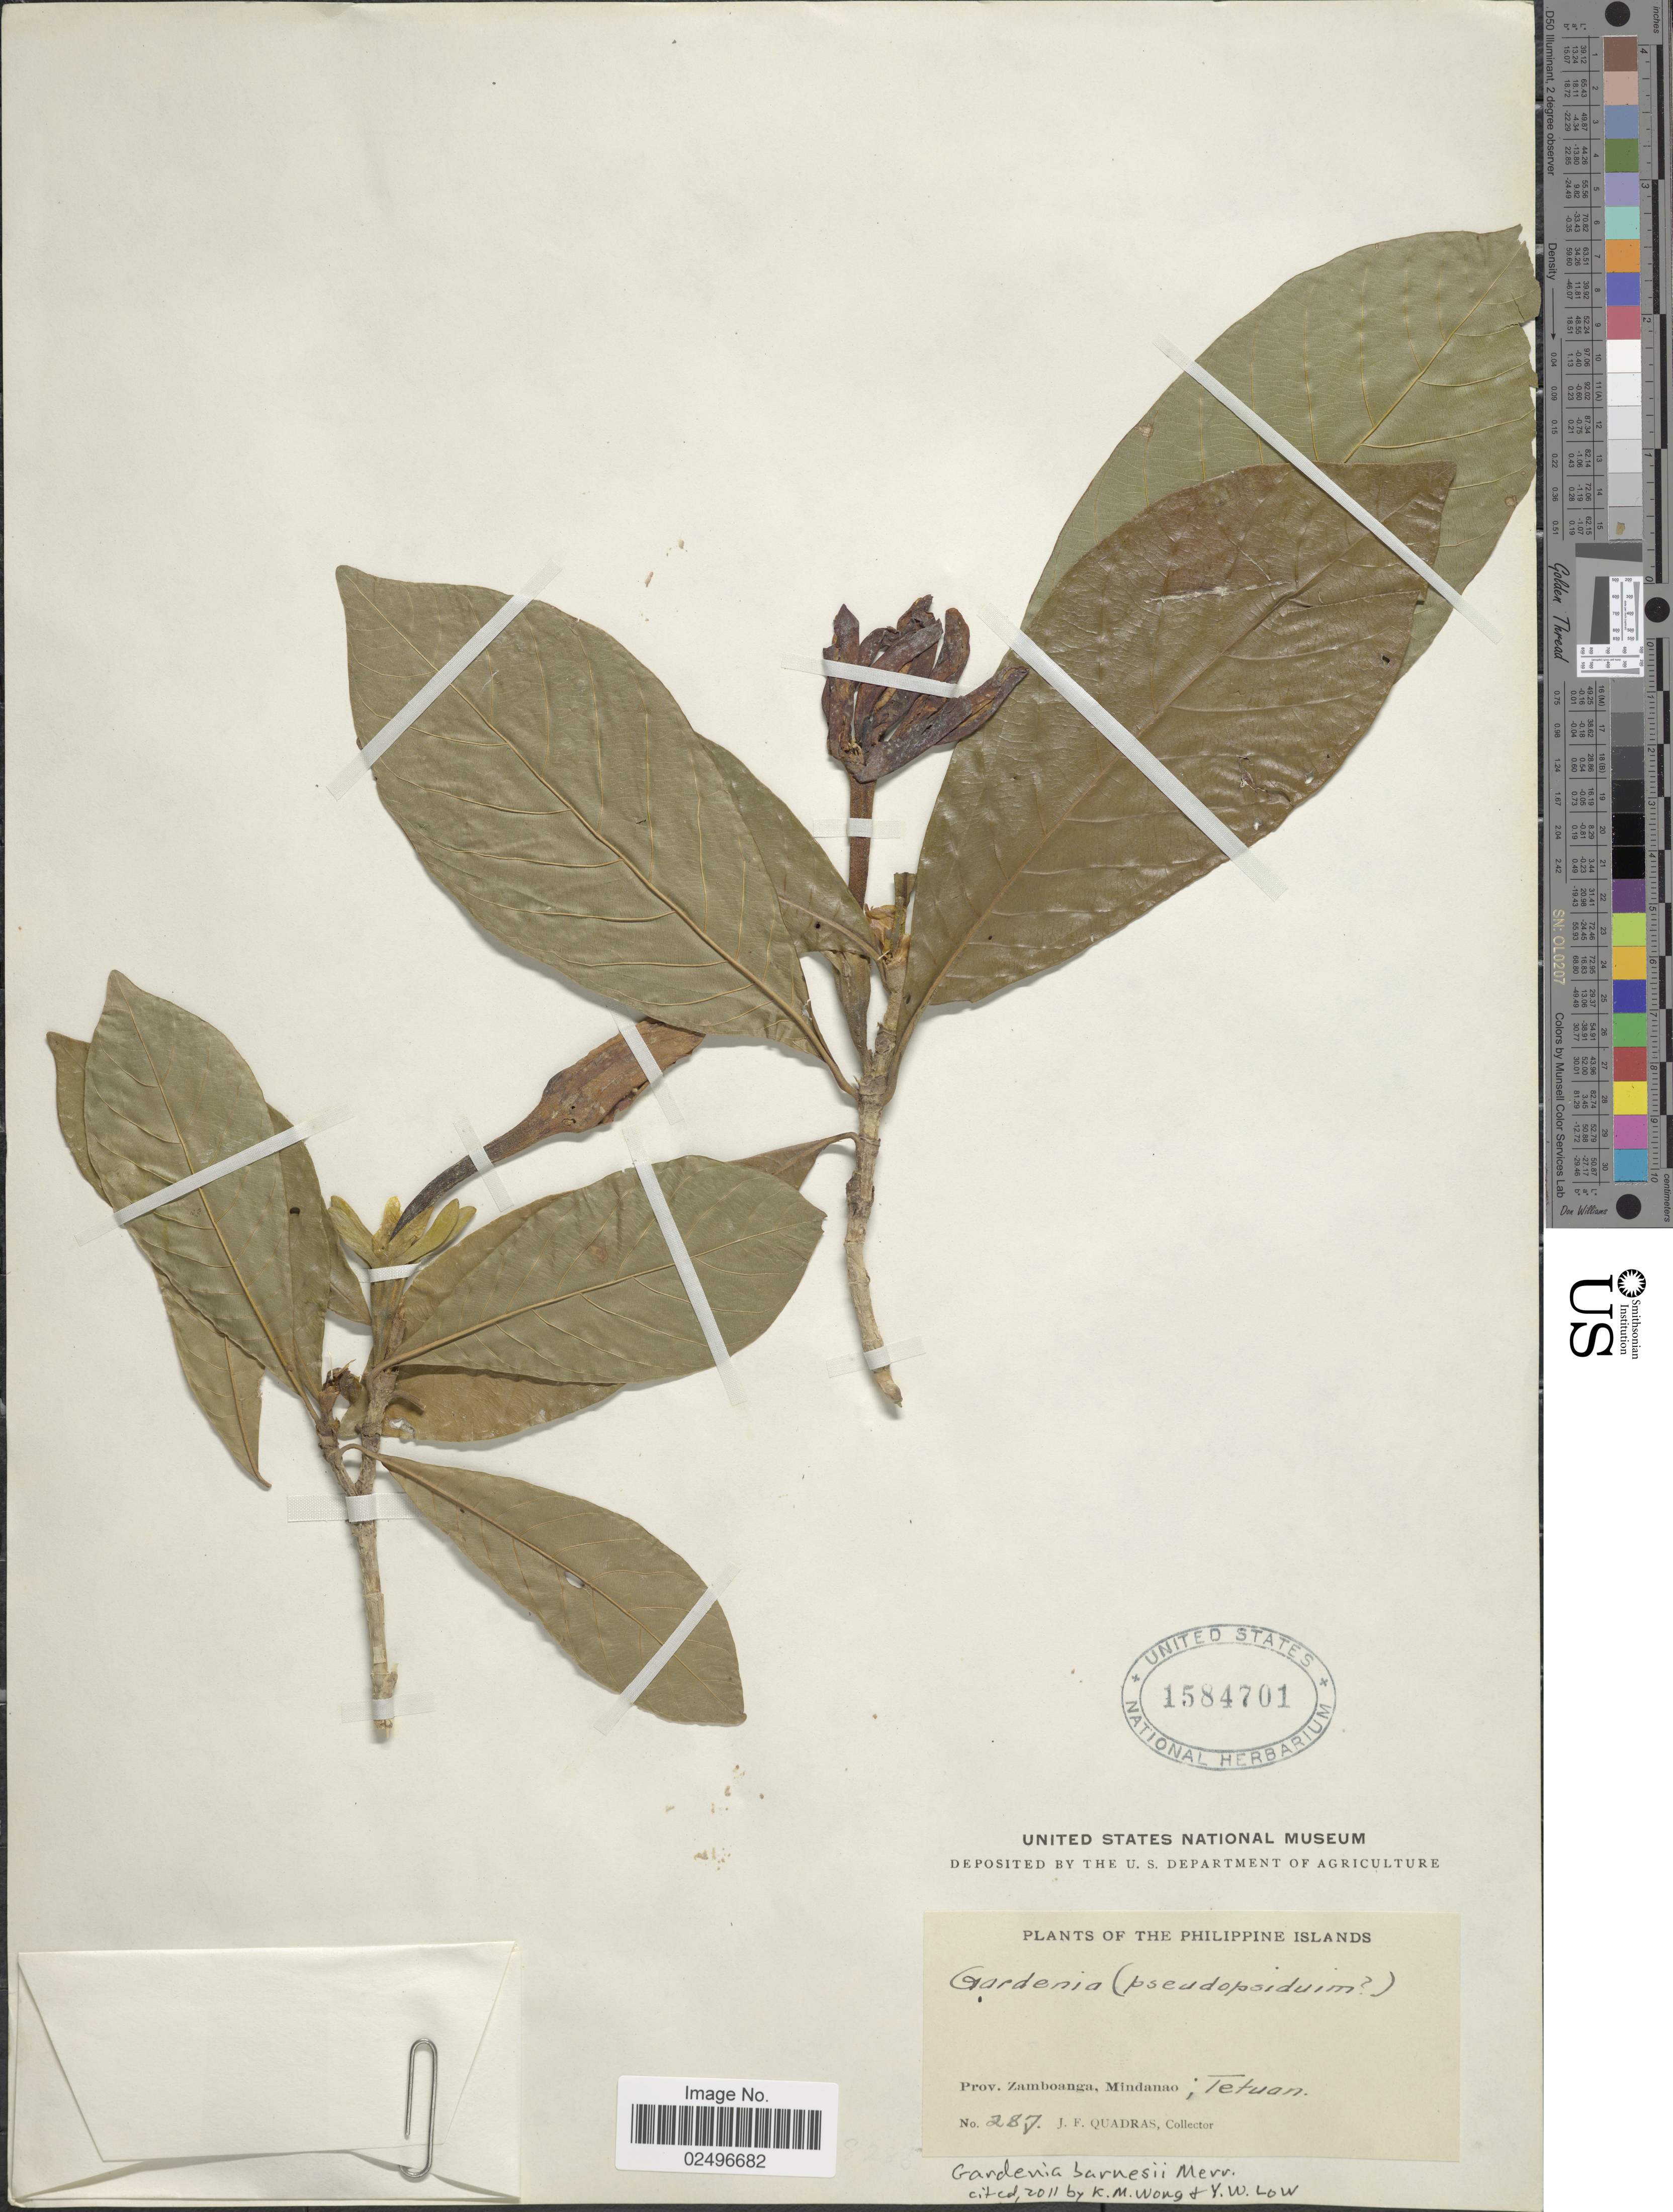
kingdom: Plantae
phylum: Tracheophyta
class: Magnoliopsida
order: Gentianales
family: Rubiaceae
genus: Gardenia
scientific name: Gardenia barnesii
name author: Merr.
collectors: J. Quadras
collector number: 287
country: Philippines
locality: Prov. Zamboanga, Mindanao; Tetuan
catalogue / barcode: US 1584701